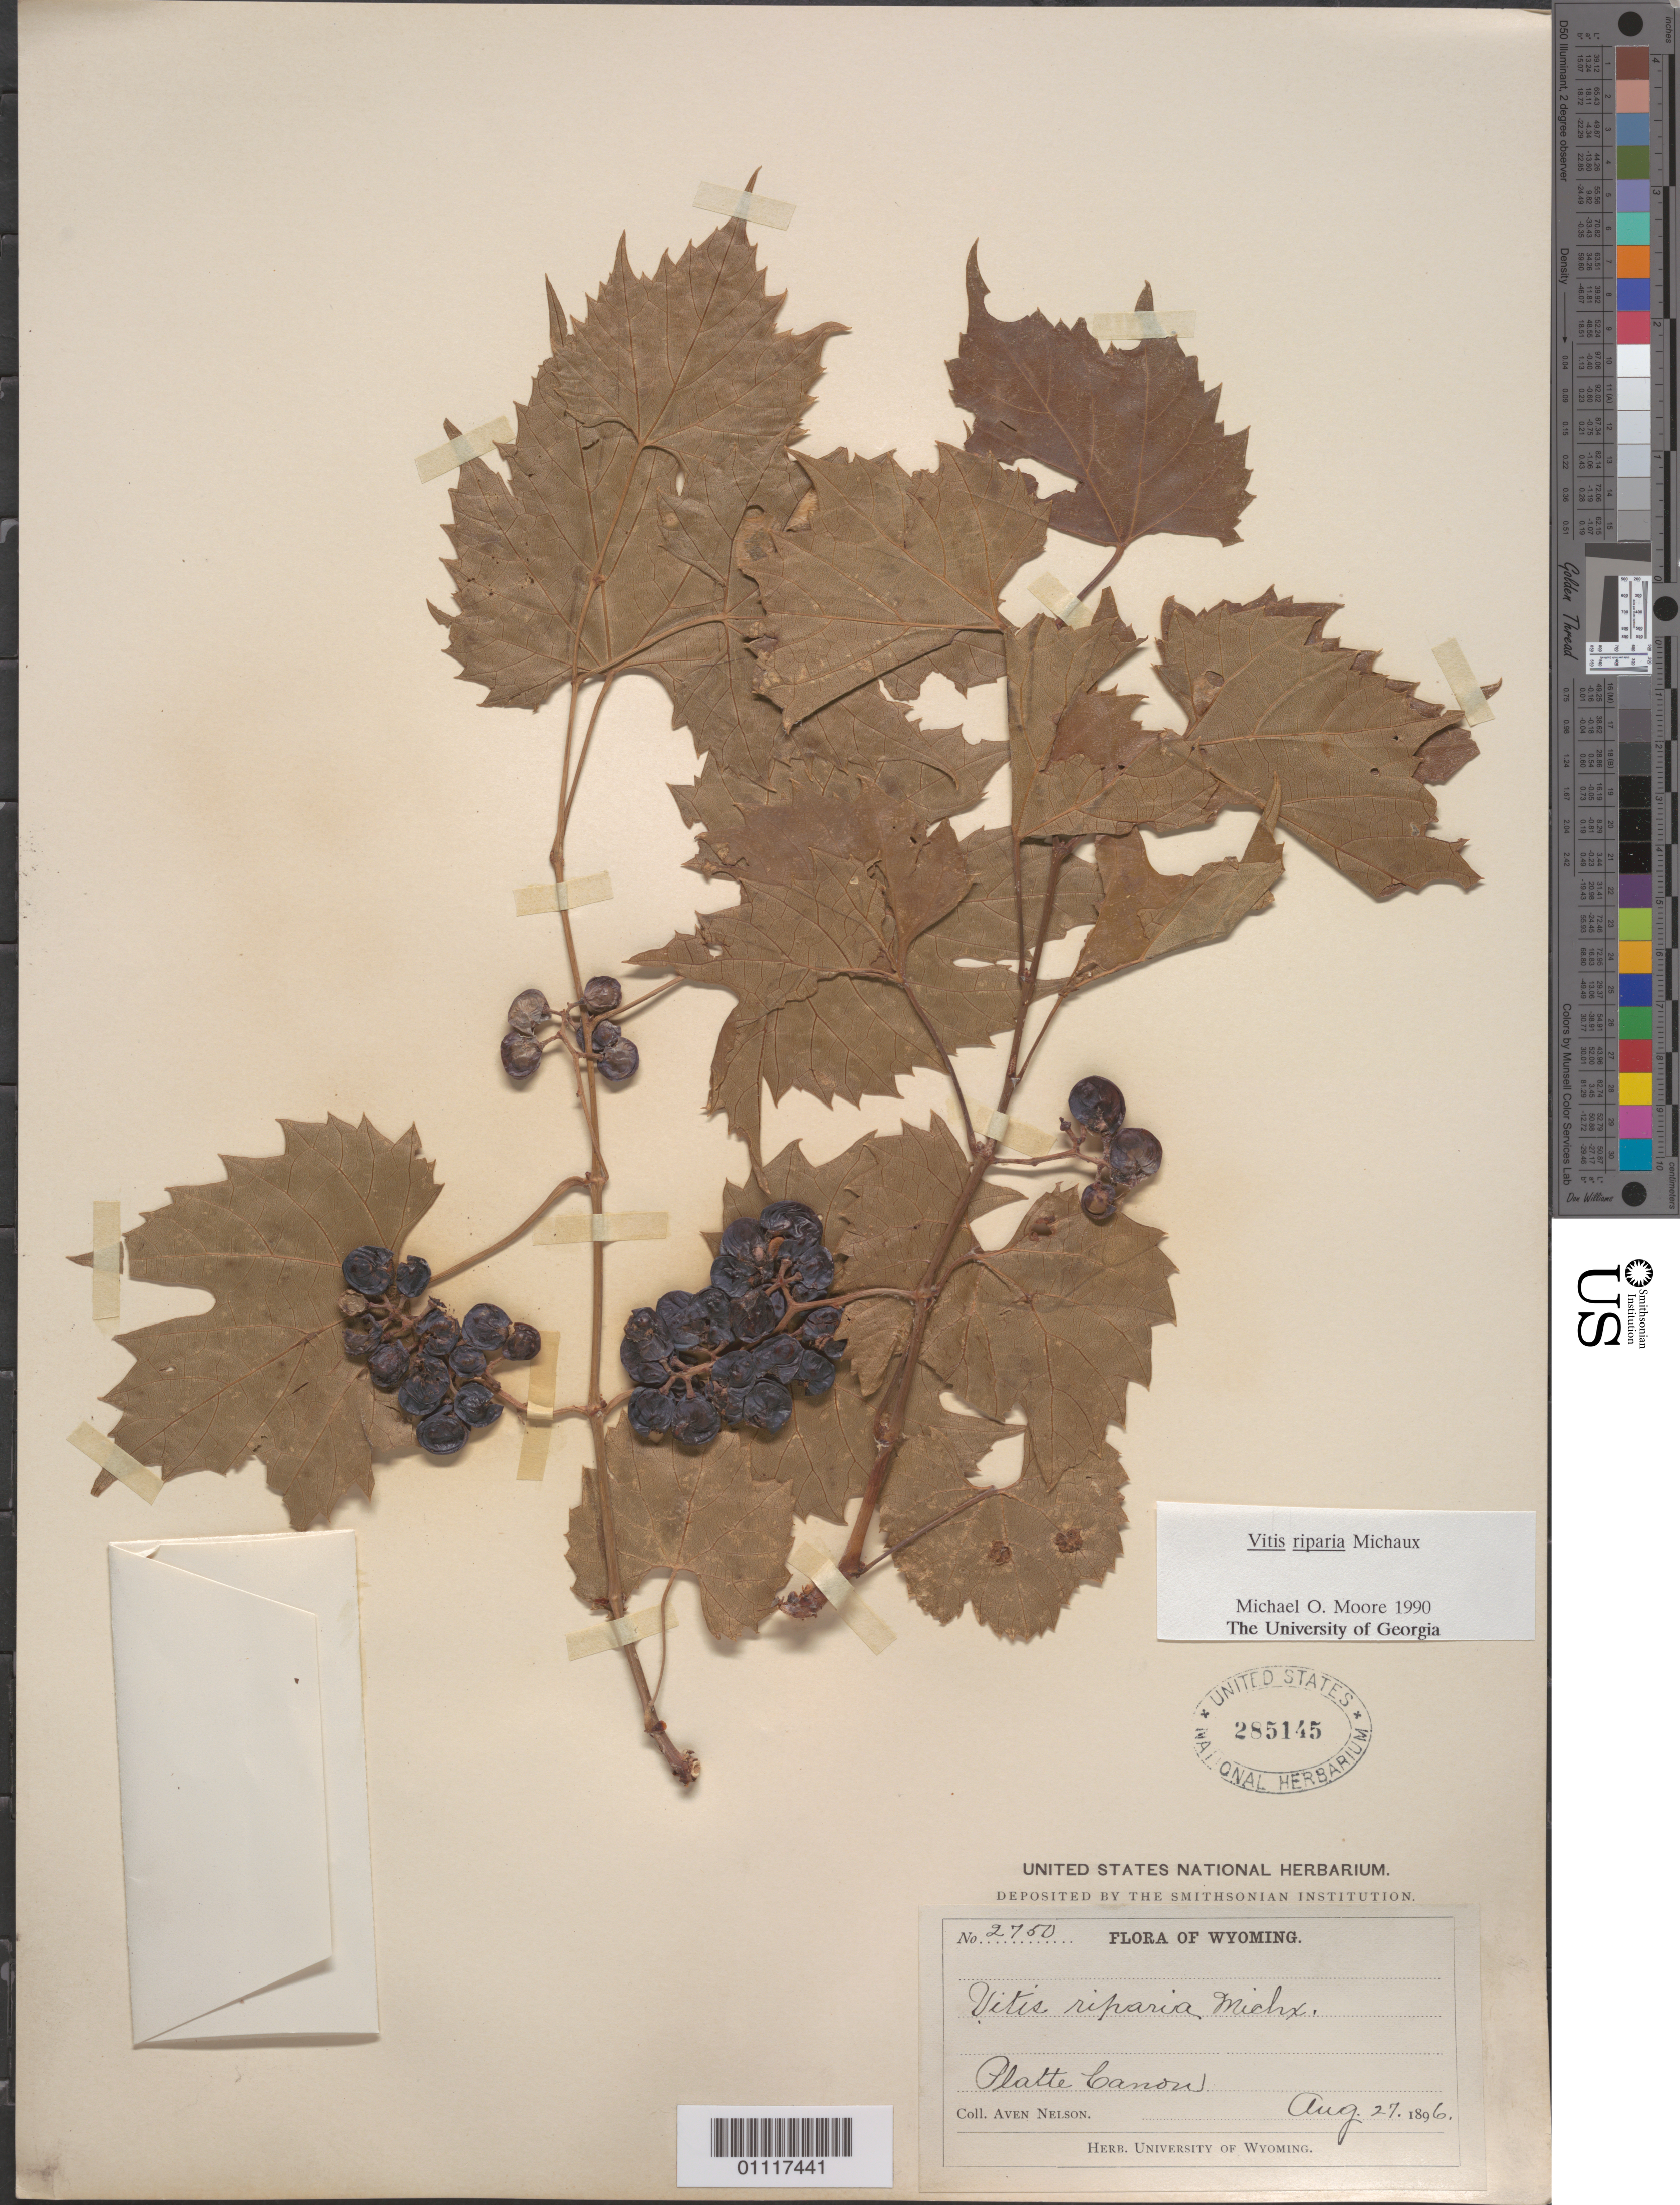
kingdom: Plantae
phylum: Tracheophyta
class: Magnoliopsida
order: Vitales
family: Vitaceae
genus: Vitis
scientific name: Vitis riparia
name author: Michx.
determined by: Moore, M. O.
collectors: A. Nelson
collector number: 2750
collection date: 1896-08-27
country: United States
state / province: Wyoming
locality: Platte Canon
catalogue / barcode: US 285145